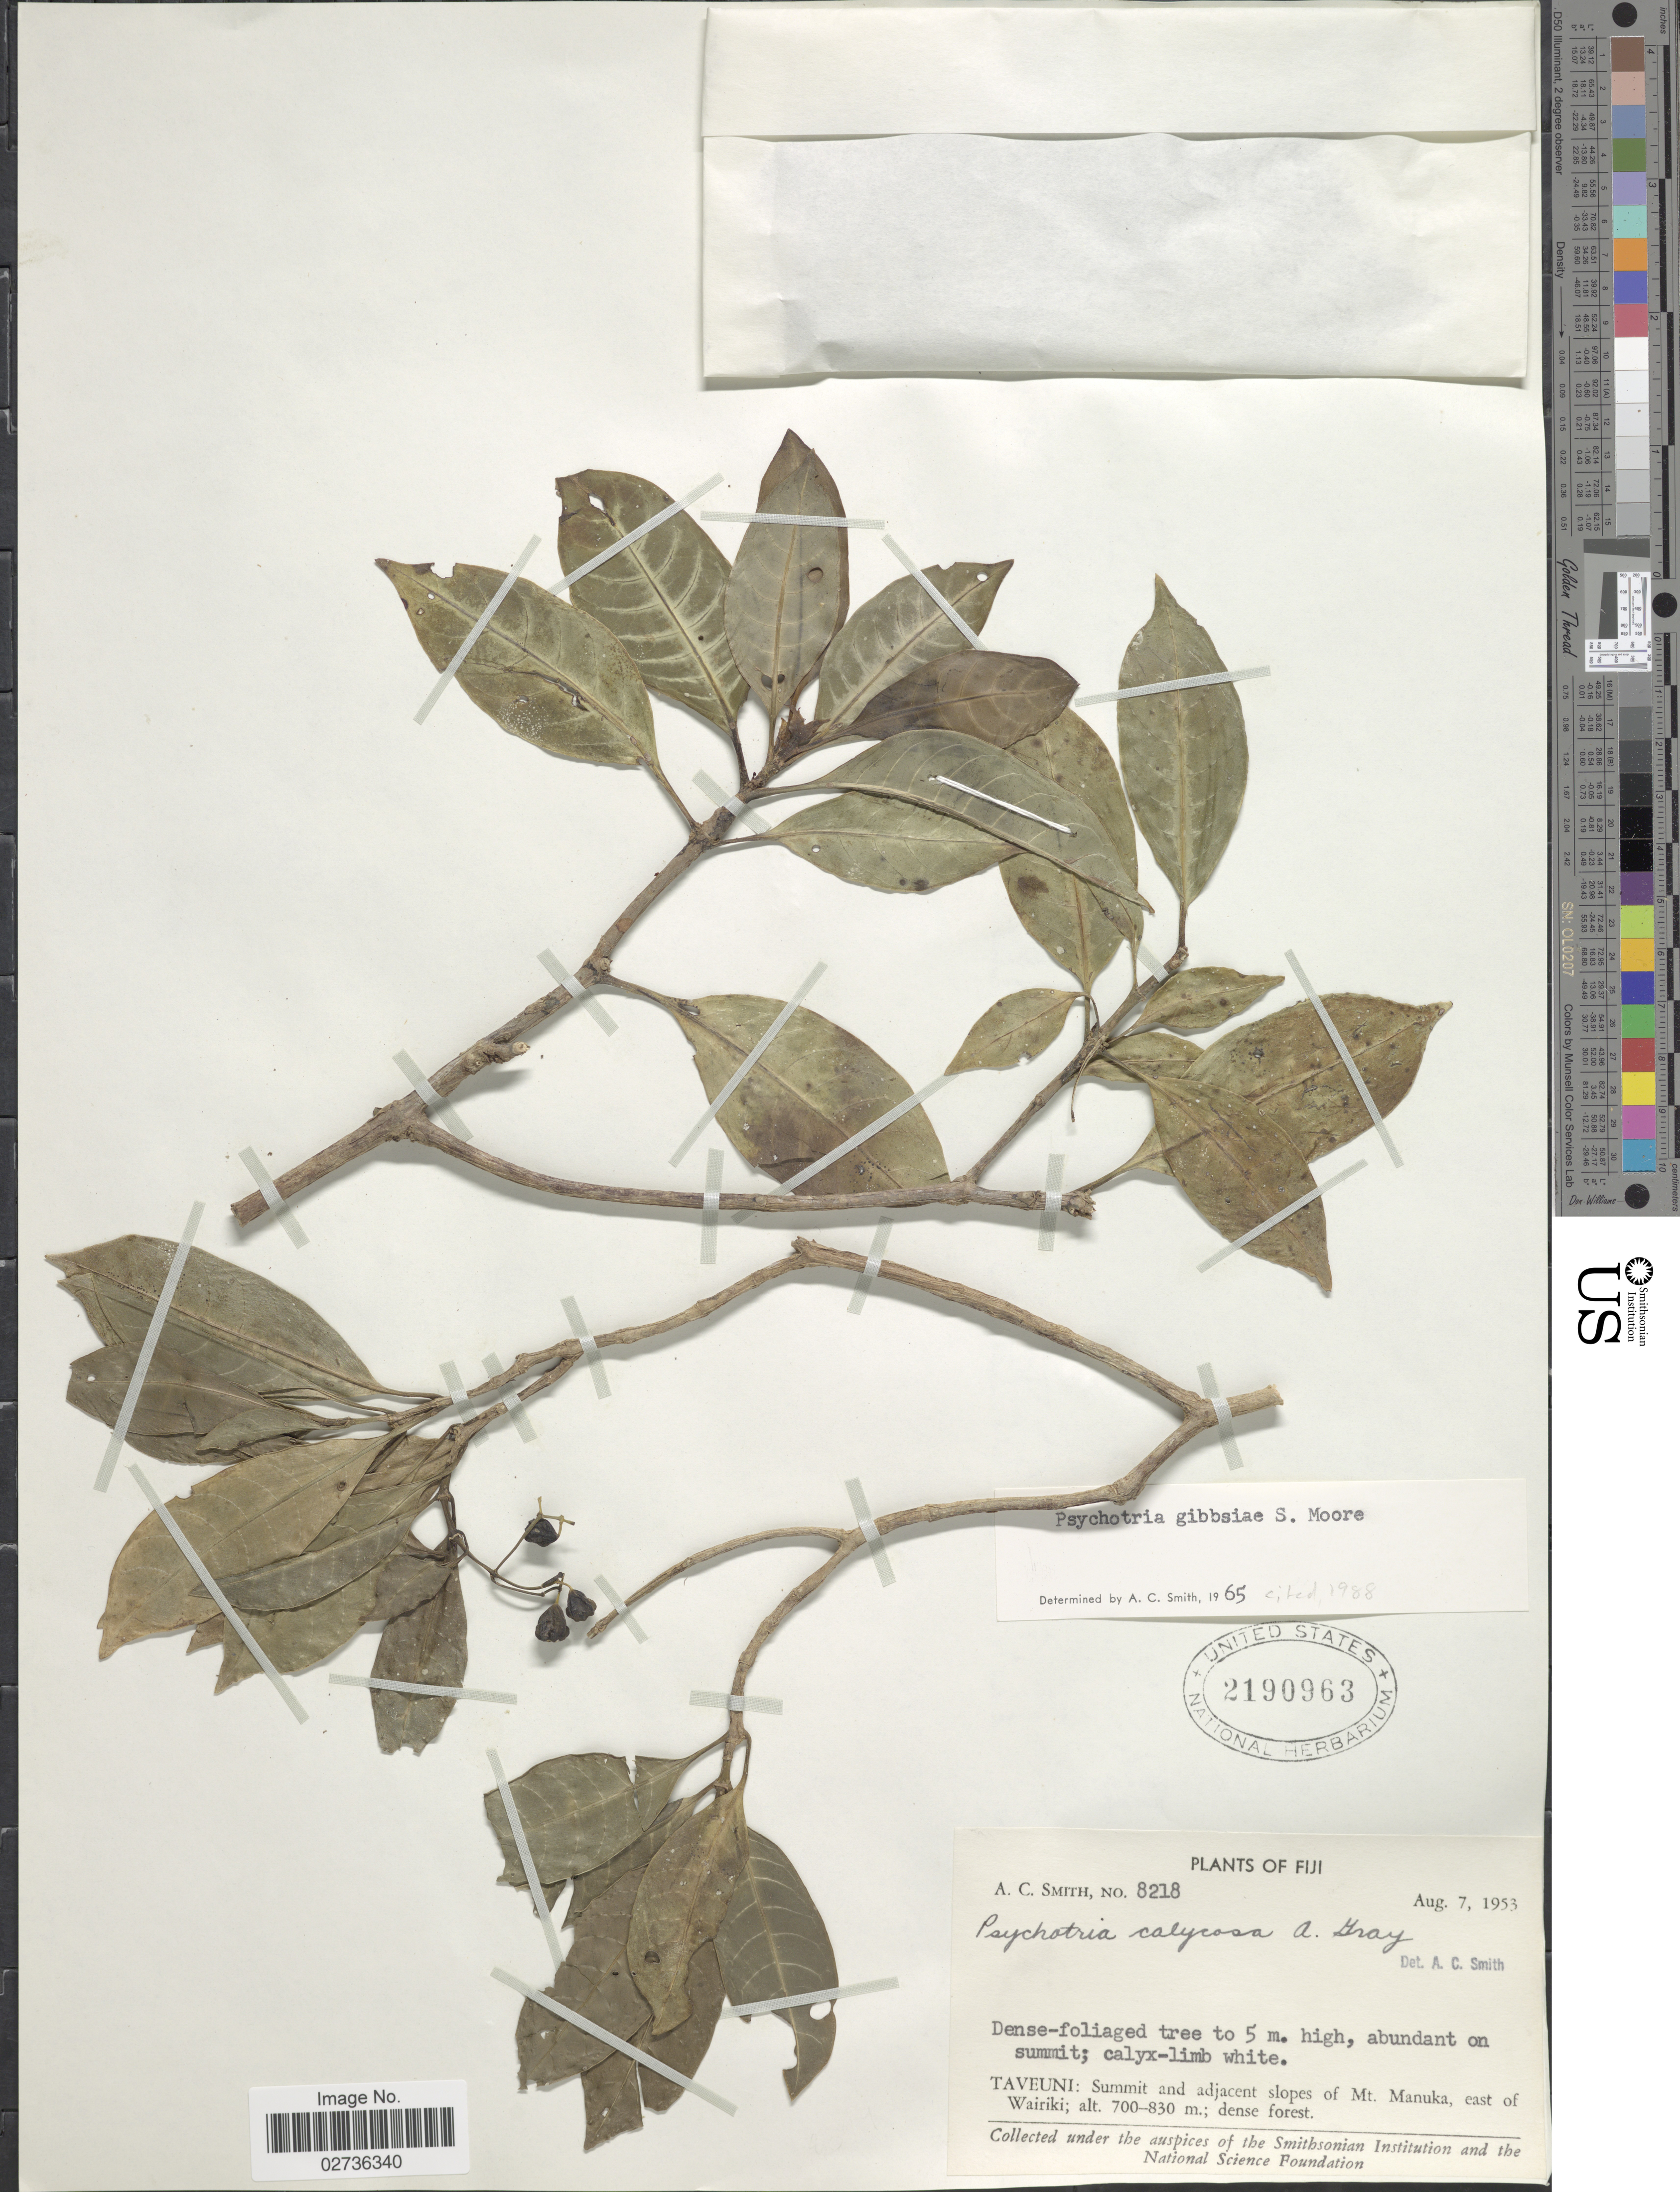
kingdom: Plantae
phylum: Tracheophyta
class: Magnoliopsida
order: Gentianales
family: Rubiaceae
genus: Psychotria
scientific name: Psychotria gibbsiae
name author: S. Moore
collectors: A. C. Smith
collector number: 8218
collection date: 1953-08-07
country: Fiji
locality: Taveuni: Summit and adjacent slopes of Mt. Manuka, east of Wairiki.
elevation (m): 700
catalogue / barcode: US 2190963